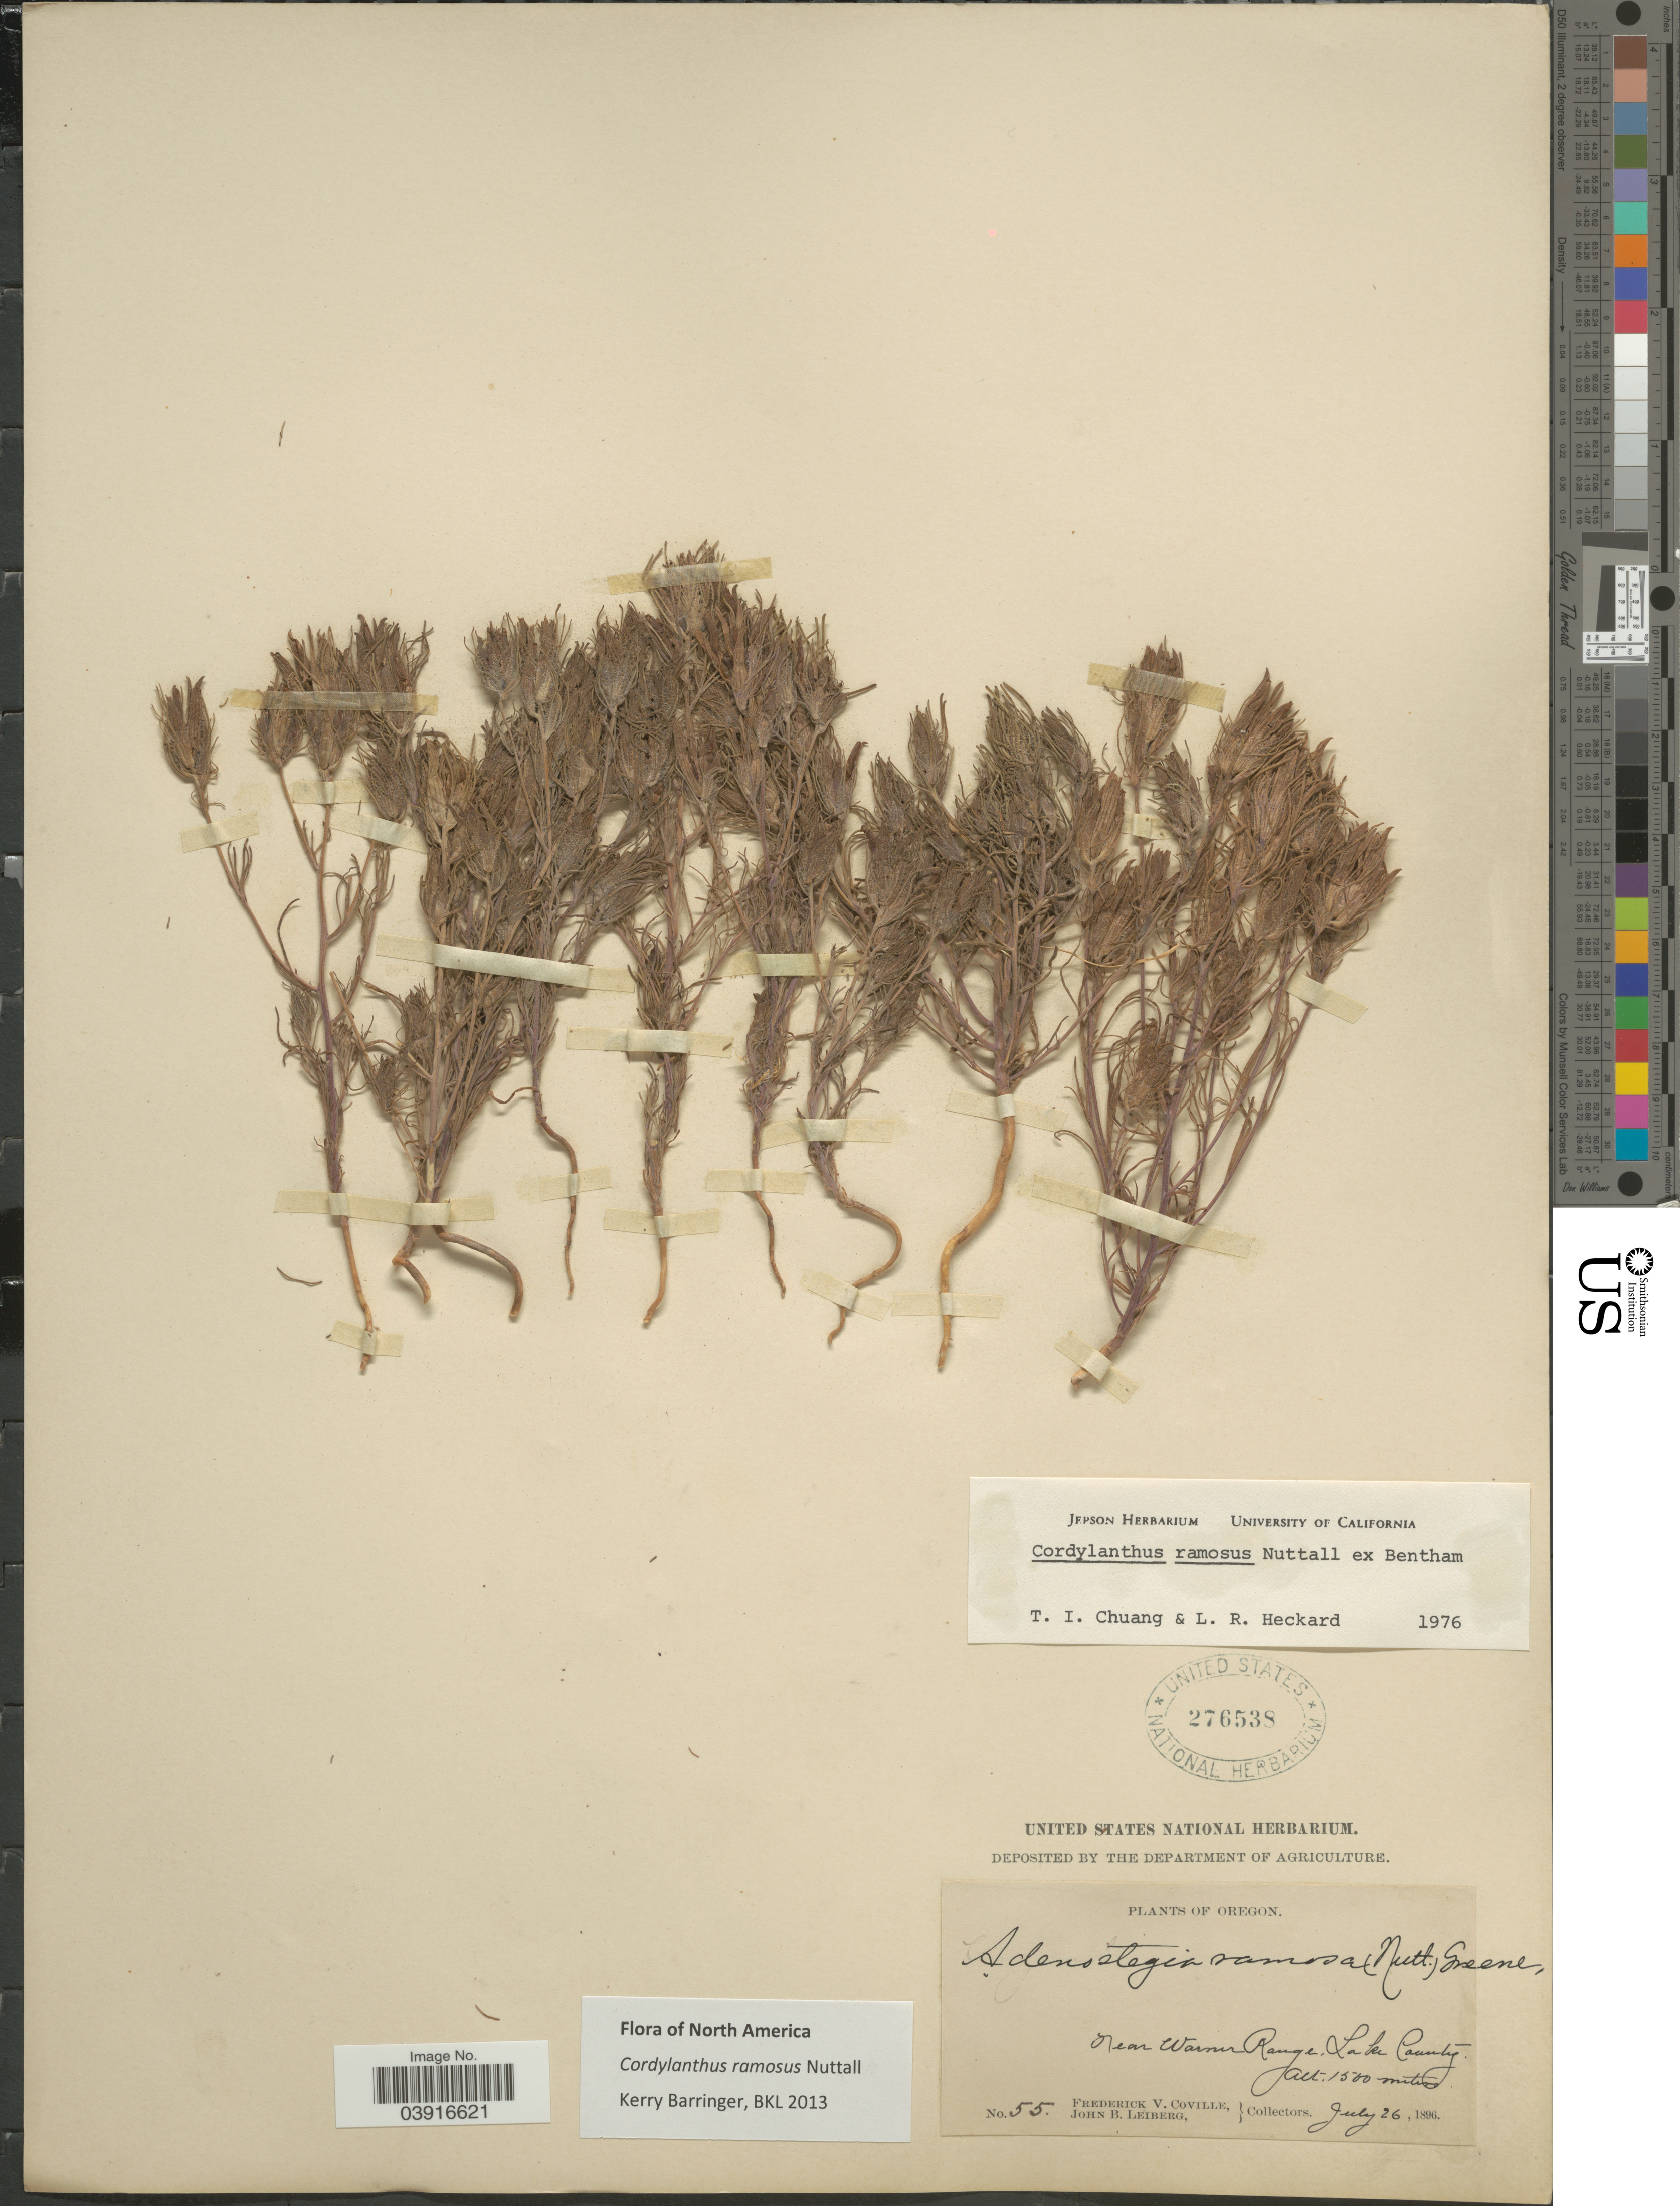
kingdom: Plantae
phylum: Tracheophyta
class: Magnoliopsida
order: Lamiales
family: Orobanchaceae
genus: Cordylanthus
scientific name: Cordylanthus ramosus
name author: Nutt. ex Benth.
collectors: F. V. Coville & J. B. Leiberg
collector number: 55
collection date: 1896-07-26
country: United States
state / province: Oregon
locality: Near Warner Range, Lake County.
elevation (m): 1500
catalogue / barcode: US 276538